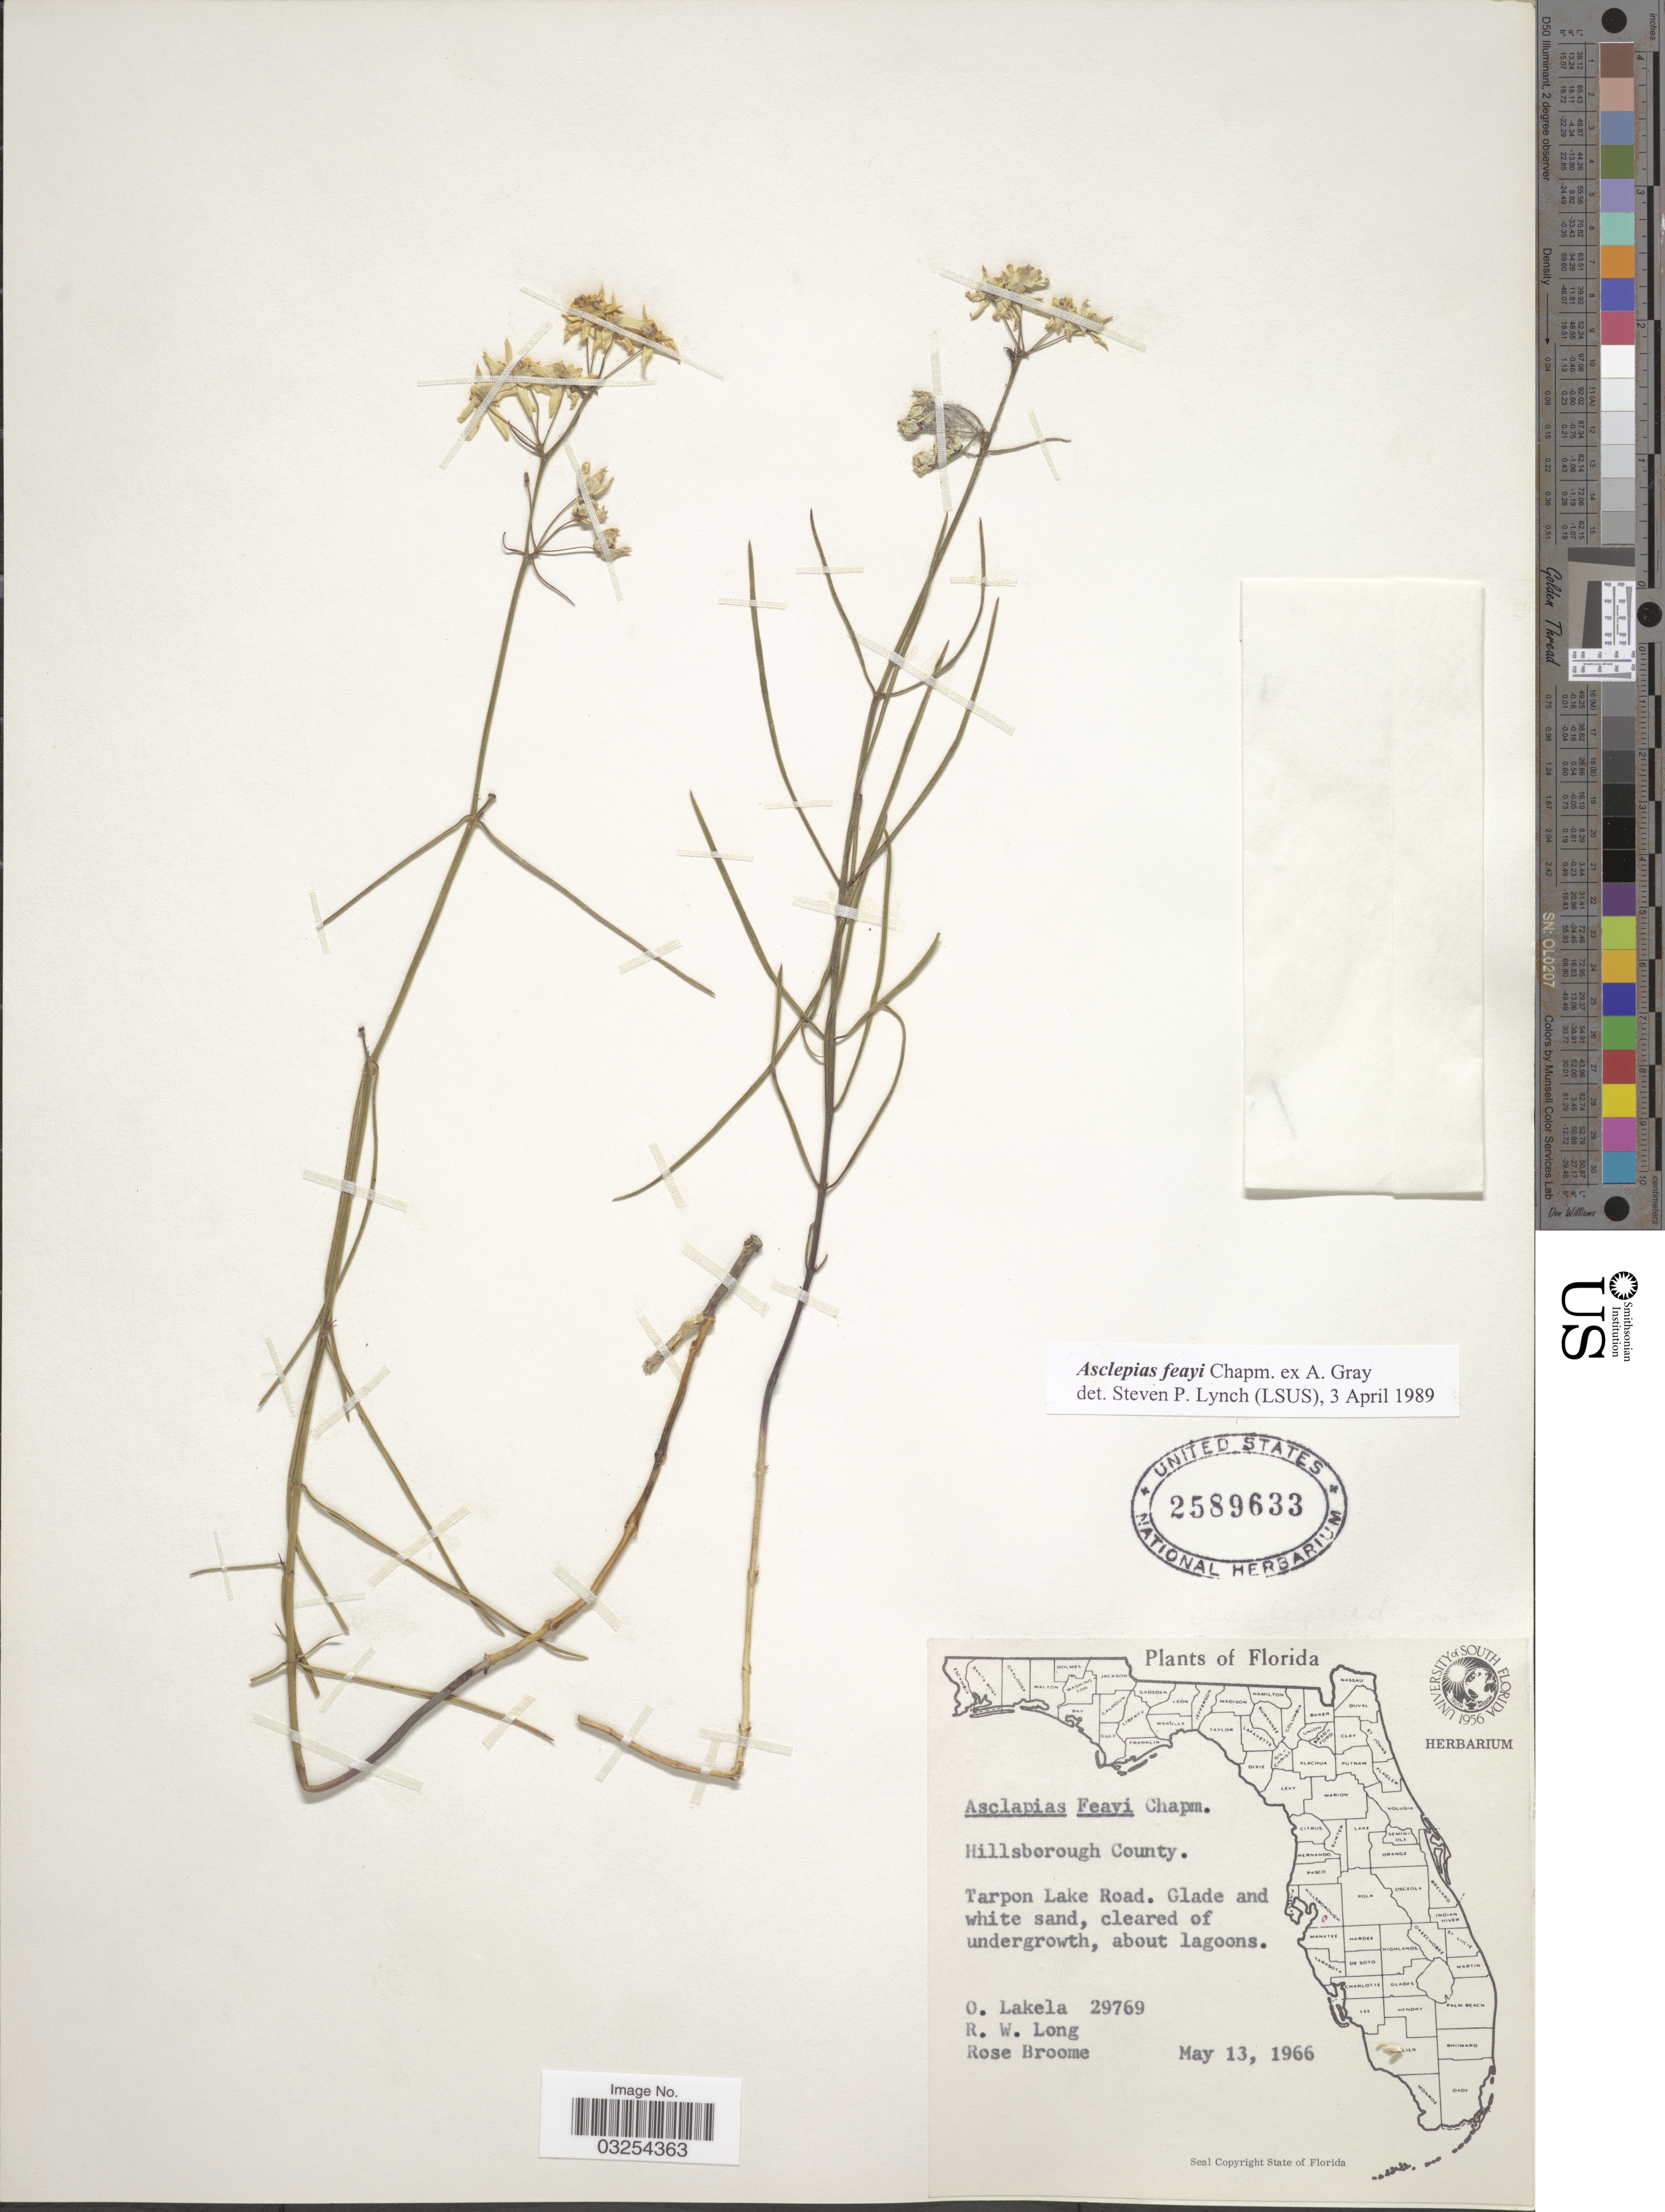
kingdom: Plantae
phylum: Tracheophyta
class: Magnoliopsida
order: Gentianales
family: Apocynaceae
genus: Asclepias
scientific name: Asclepias feayi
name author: Chapm. ex A. Gray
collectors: O. Lakela, R. W. Long & R. Broome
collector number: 29769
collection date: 1966-05-13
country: United States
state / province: Florida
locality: Hillsborough County. Tarpon Lake Road.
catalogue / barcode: US 2589633